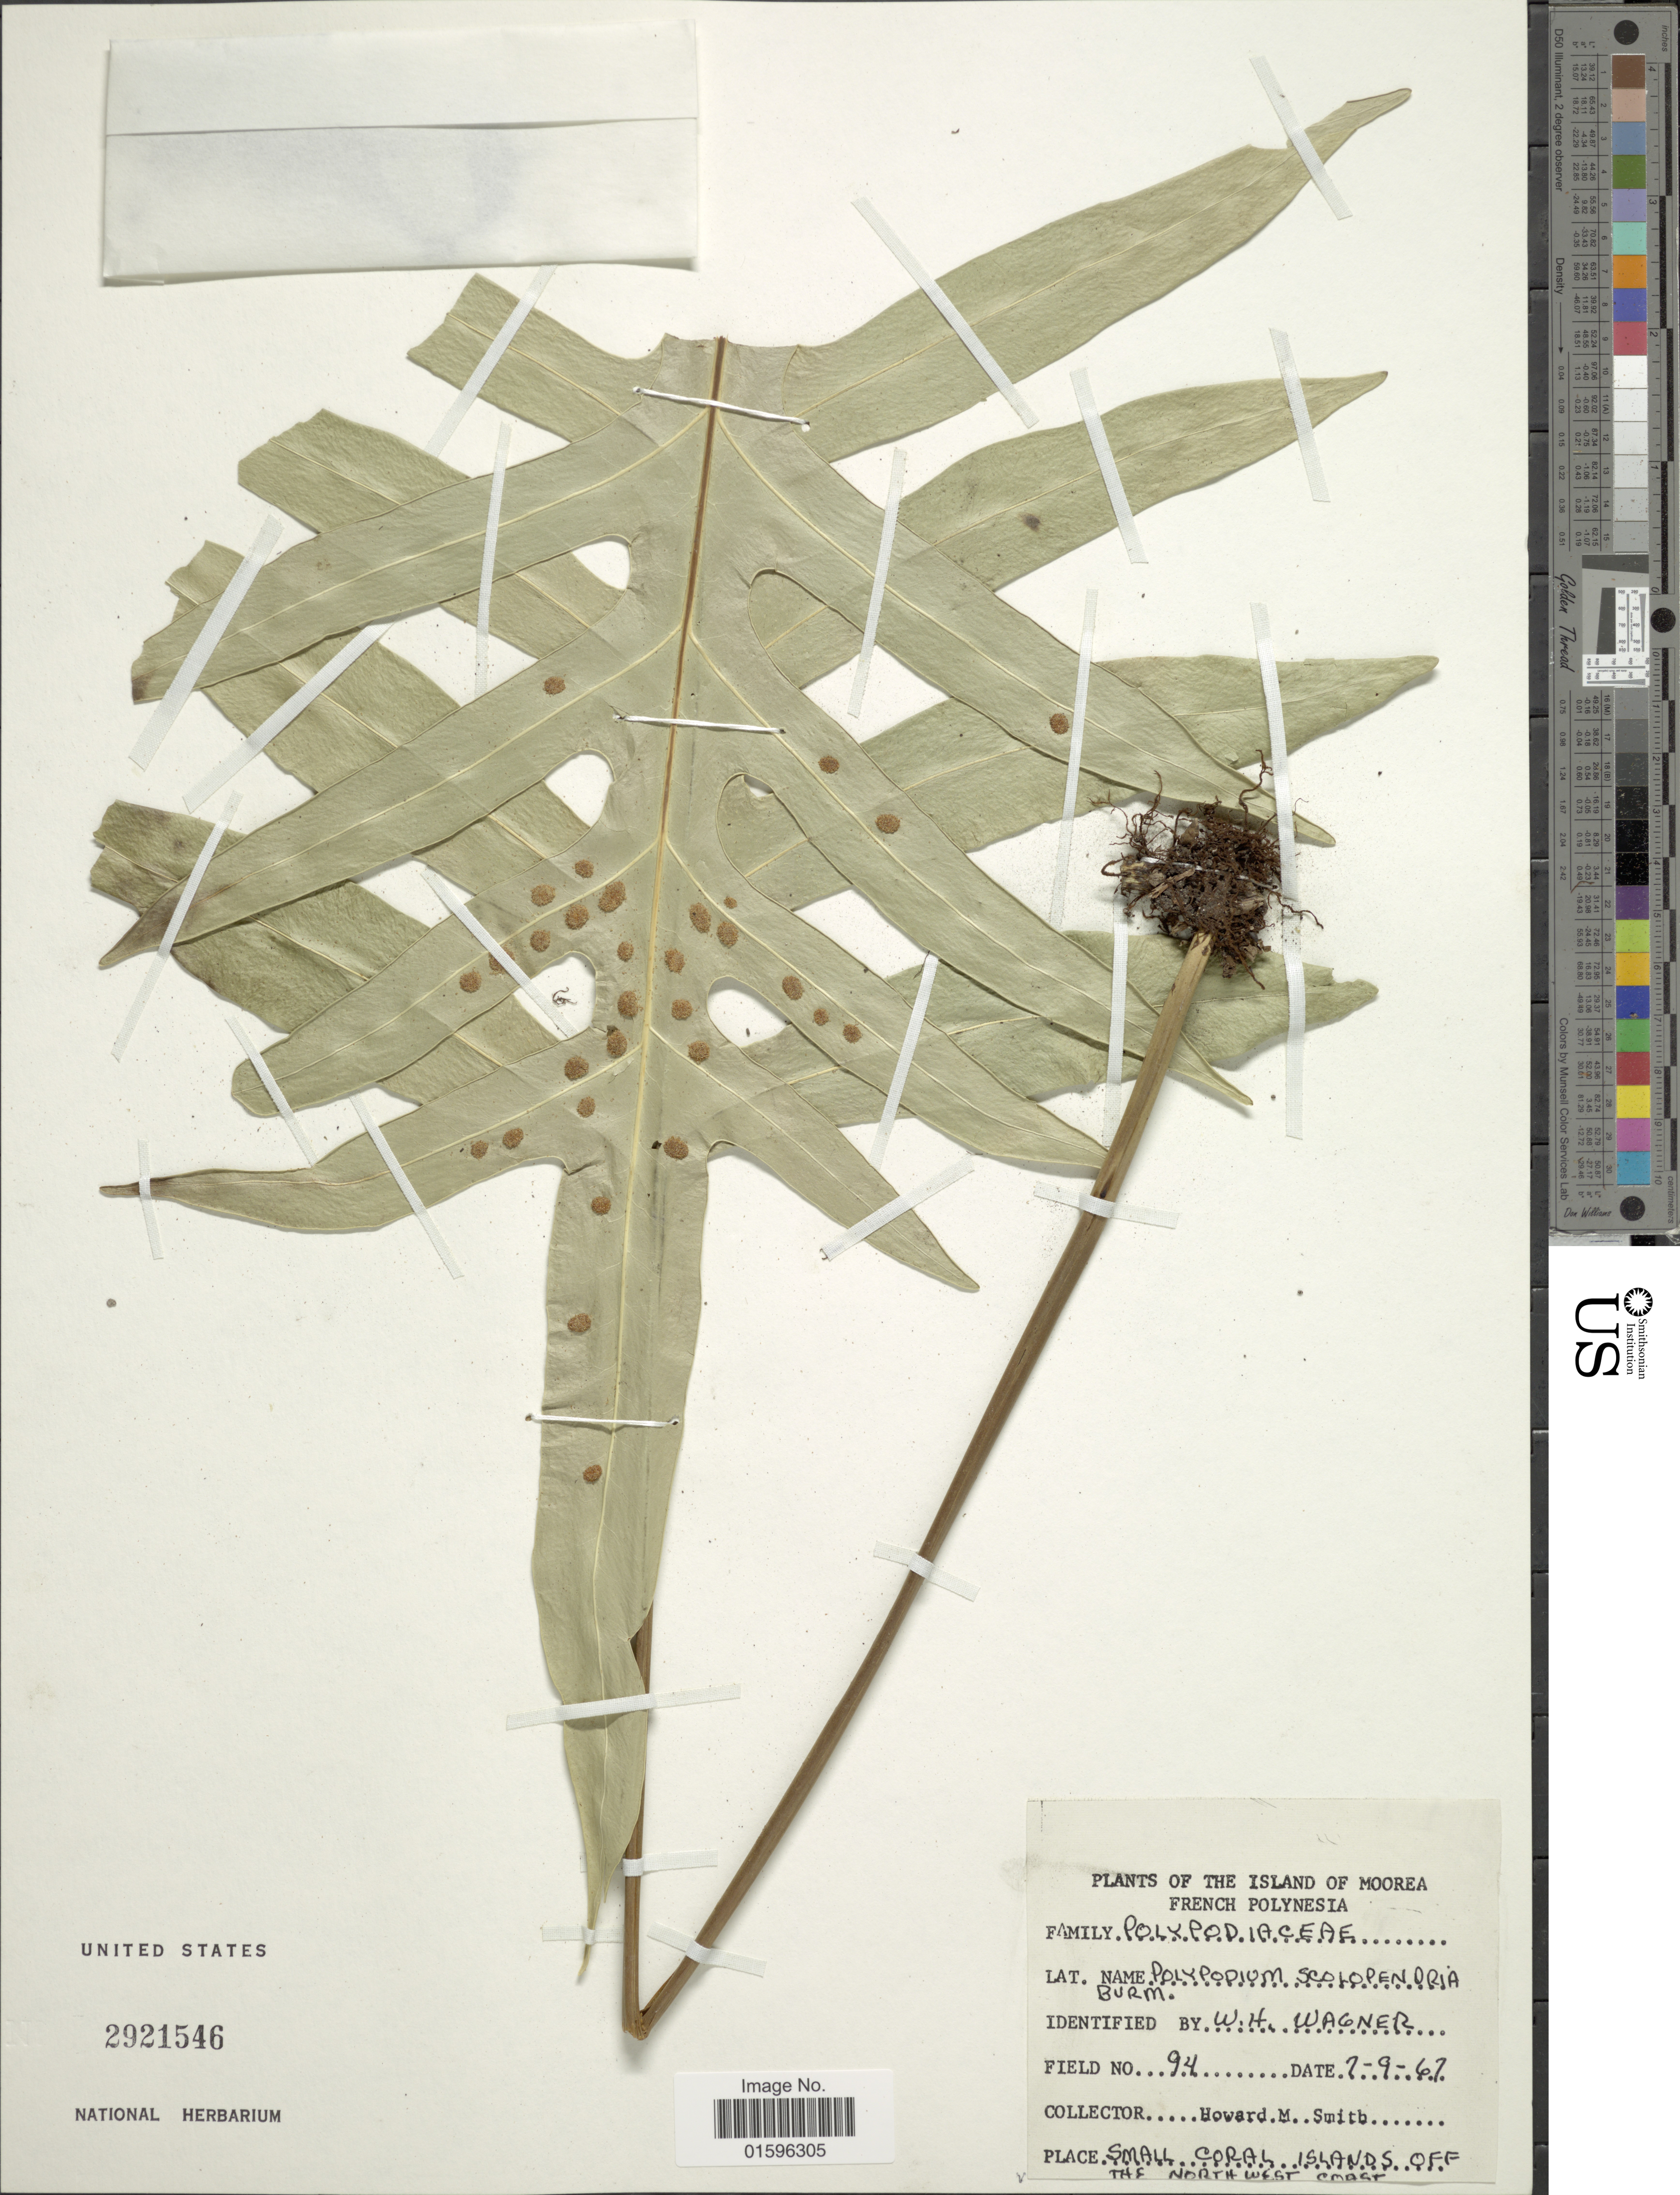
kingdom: Plantae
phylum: Tracheophyta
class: Polypodiopsida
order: Polypodiales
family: Polypodiaceae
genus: Polypodium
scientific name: Polypodium scolopendria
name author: Burm. f.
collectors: H. M. Smith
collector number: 94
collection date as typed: Transcribed d/m/y: 7/9/67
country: French Polynesia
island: Moorea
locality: The Island of Moorea, French Polynesia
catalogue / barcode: US 2921546